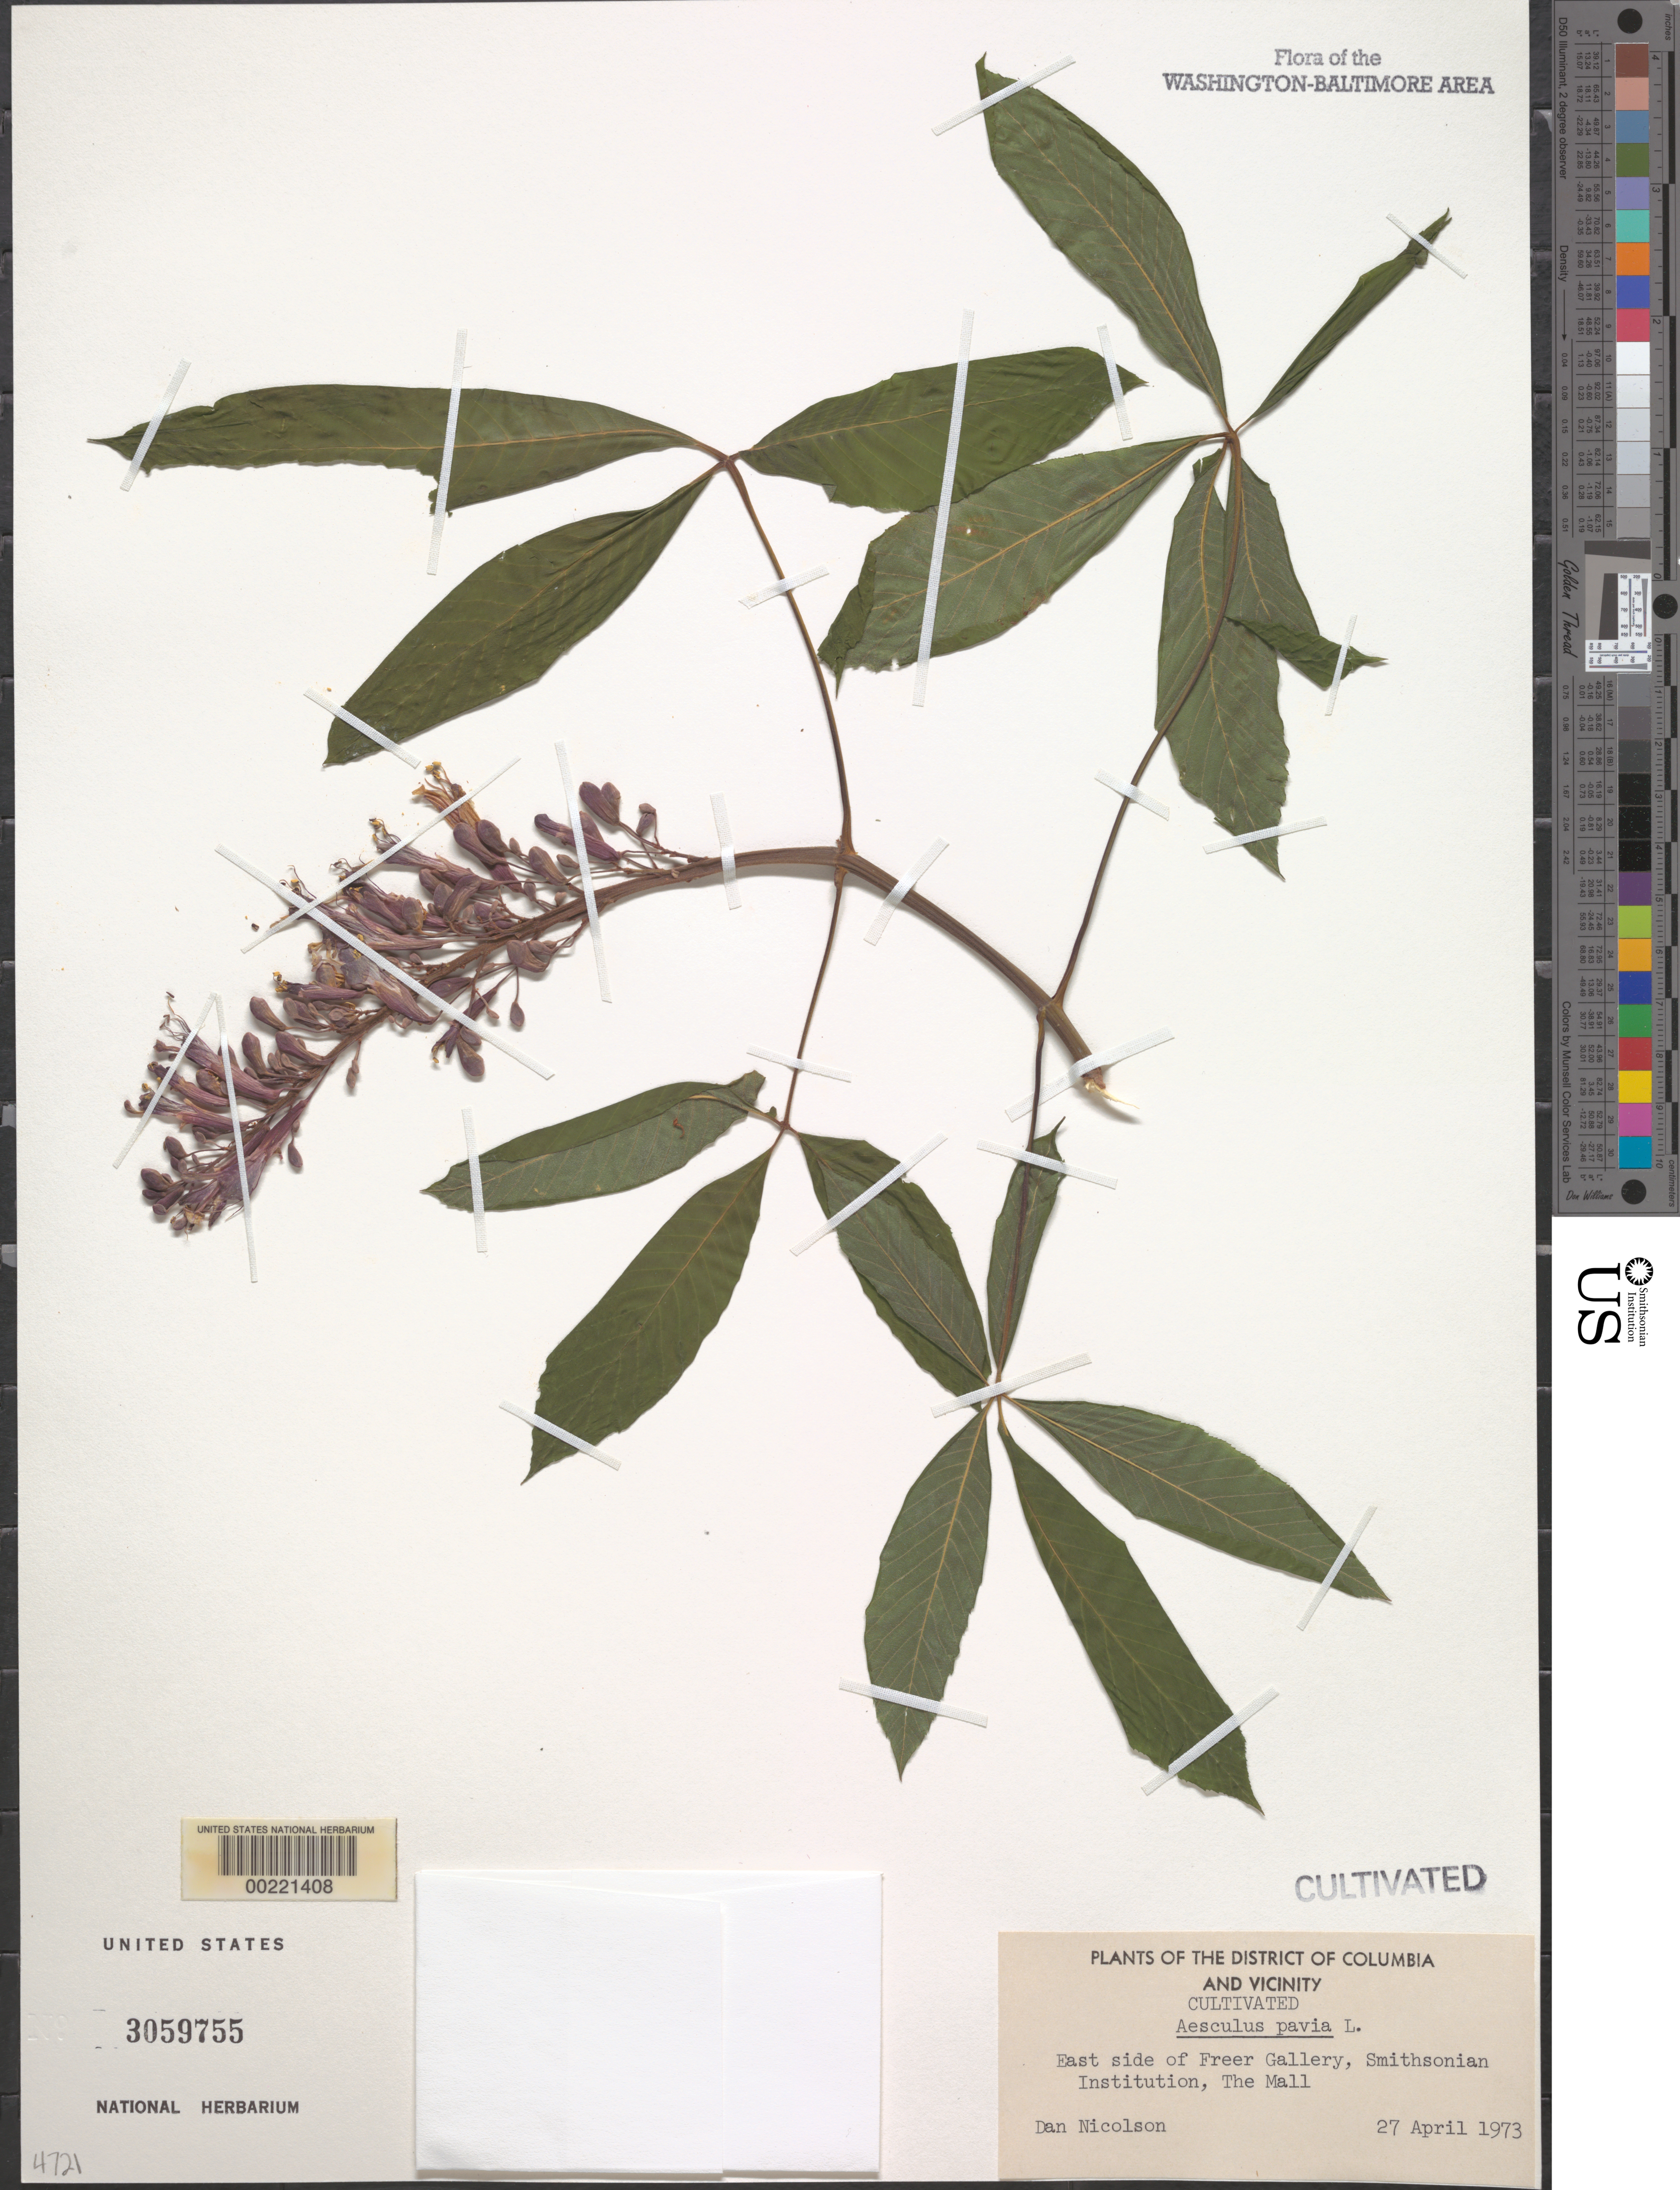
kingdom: Plantae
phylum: Tracheophyta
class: Magnoliopsida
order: Sapindales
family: Sapindaceae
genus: Aesculus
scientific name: Aesculus pavia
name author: L.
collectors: D. H. Nicolson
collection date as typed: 27 Apr 1973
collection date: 1973-04-27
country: United States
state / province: District of Columbia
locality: E side of Freer Gallery, Smithsonian Institution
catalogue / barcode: US 3059755